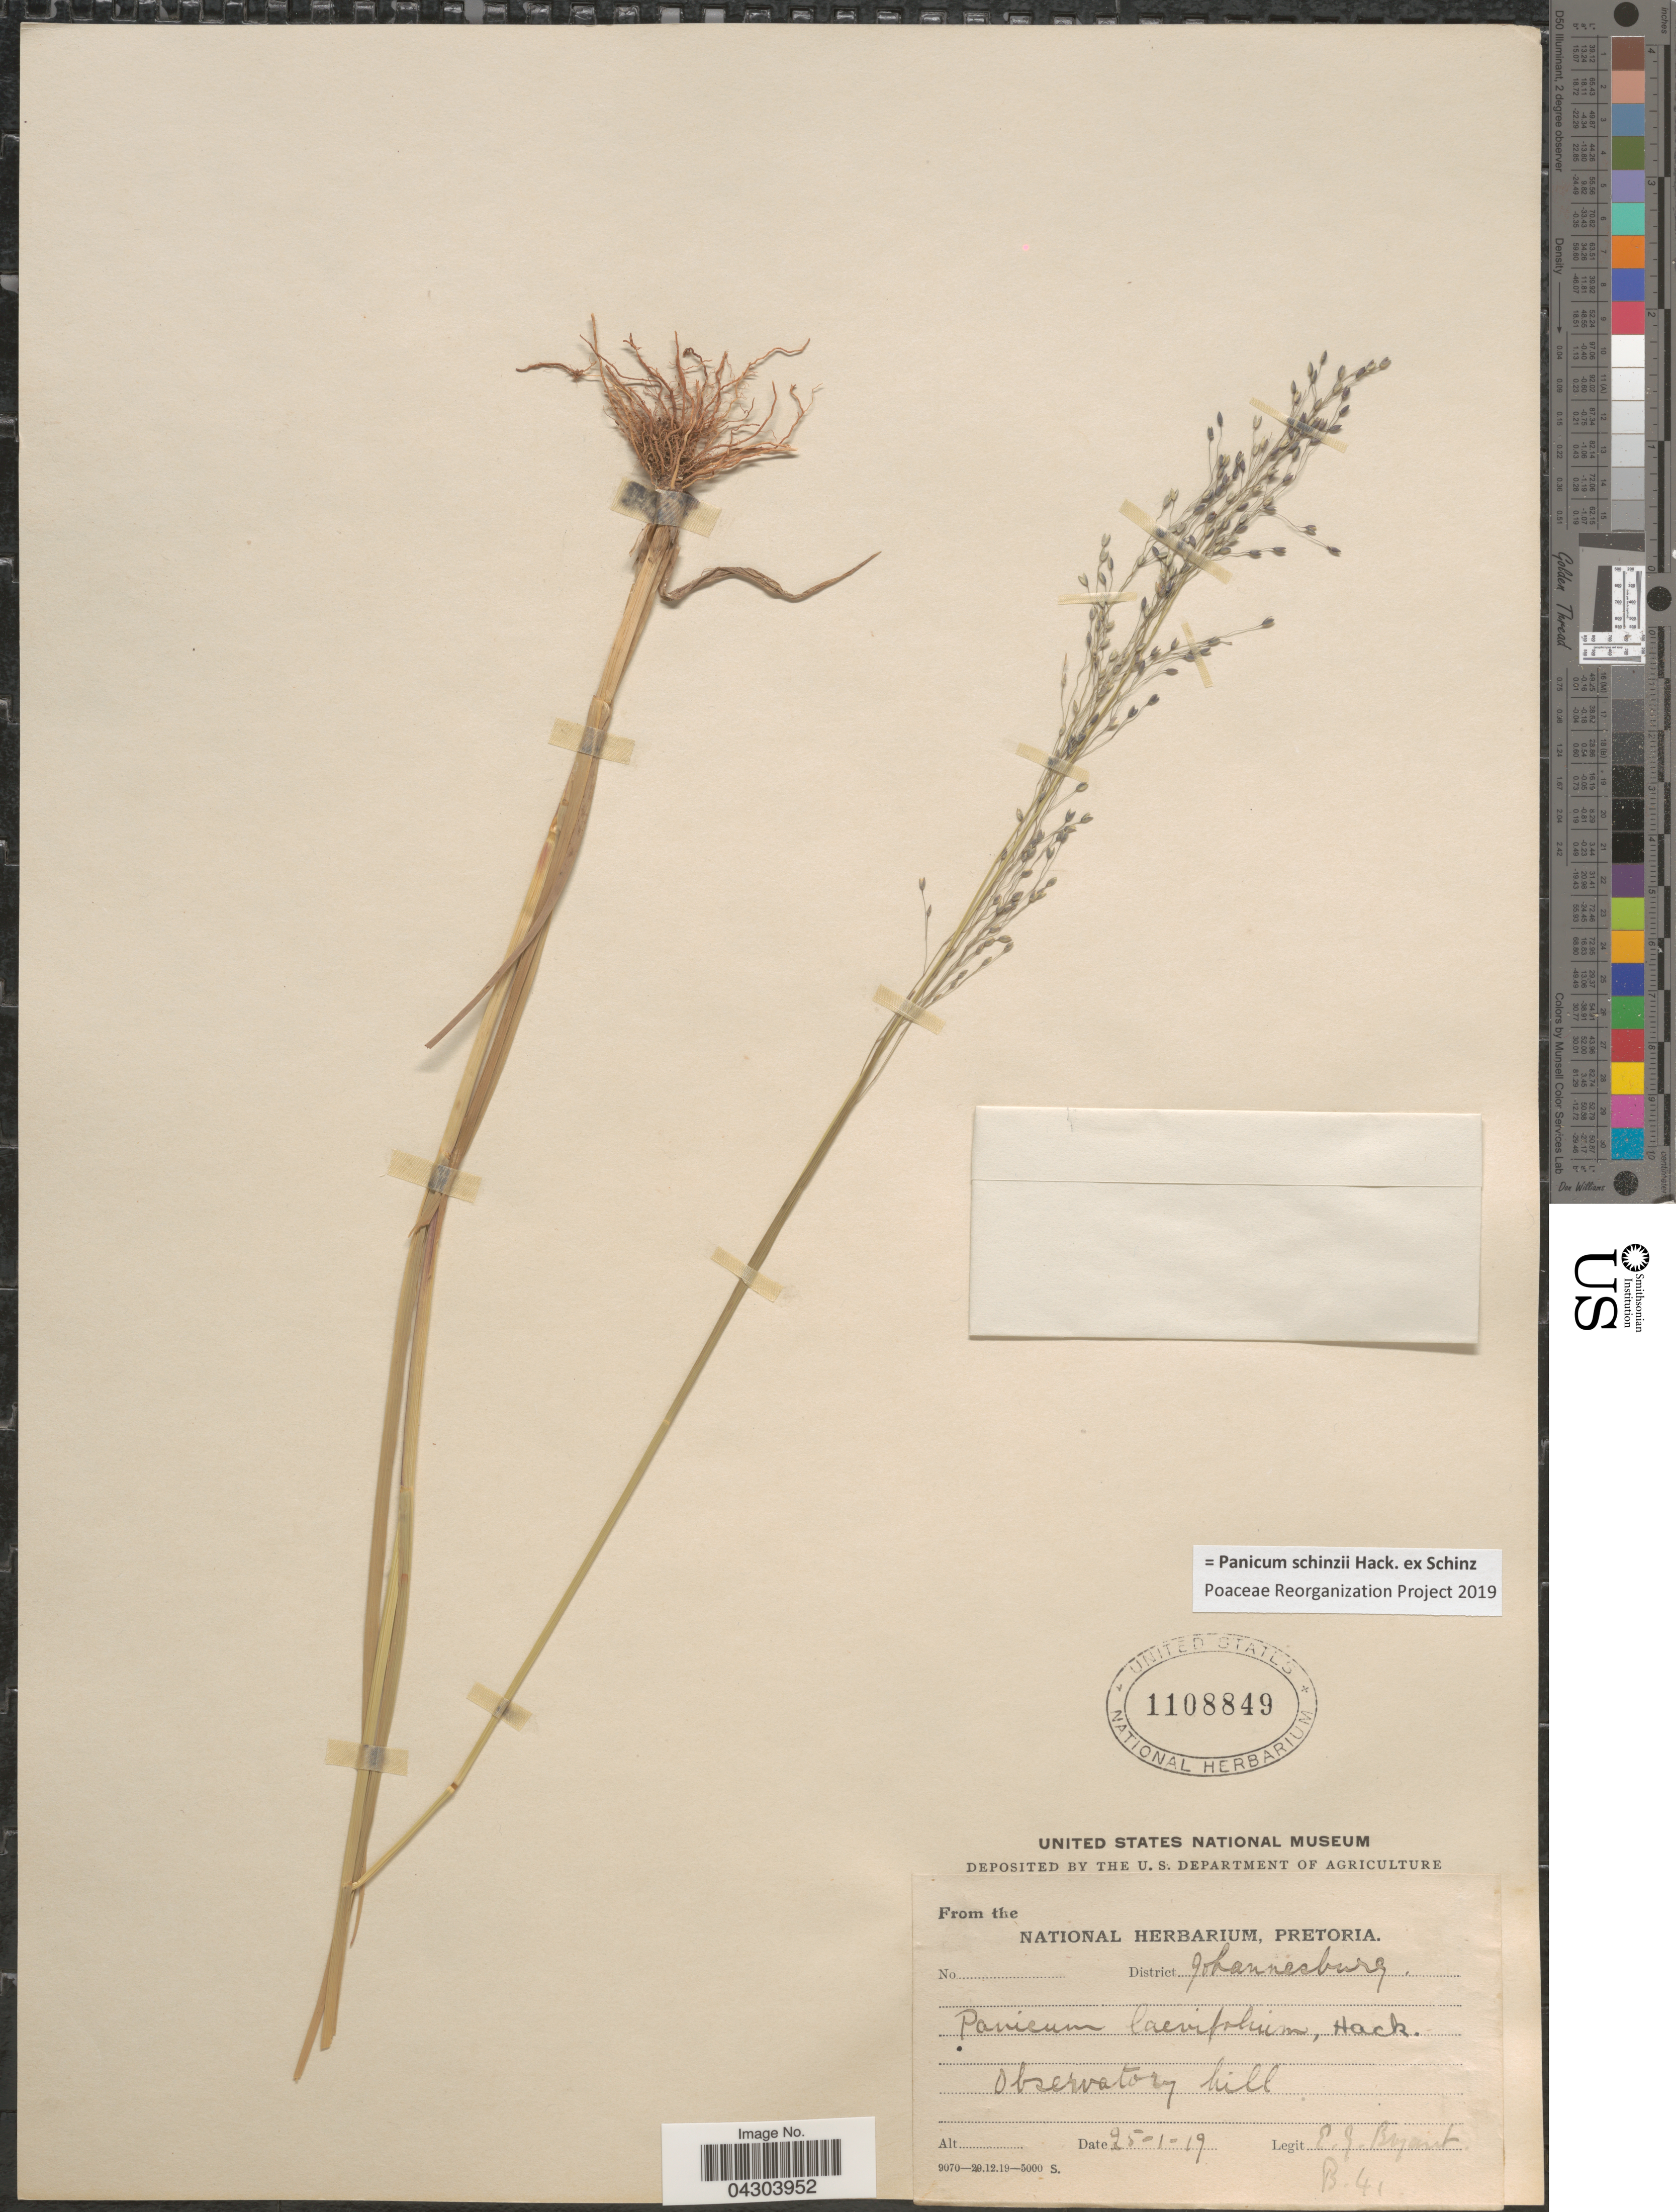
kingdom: Plantae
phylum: Tracheophyta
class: Liliopsida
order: Poales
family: Poaceae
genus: Panicum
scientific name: Panicum schinzii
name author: Hack. ex Schinz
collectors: E. Bryant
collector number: B41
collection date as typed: Transcribed d/m/y: 25/1/19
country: South Africa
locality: District Johannesburg. Observatory hill.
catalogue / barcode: US 1108849